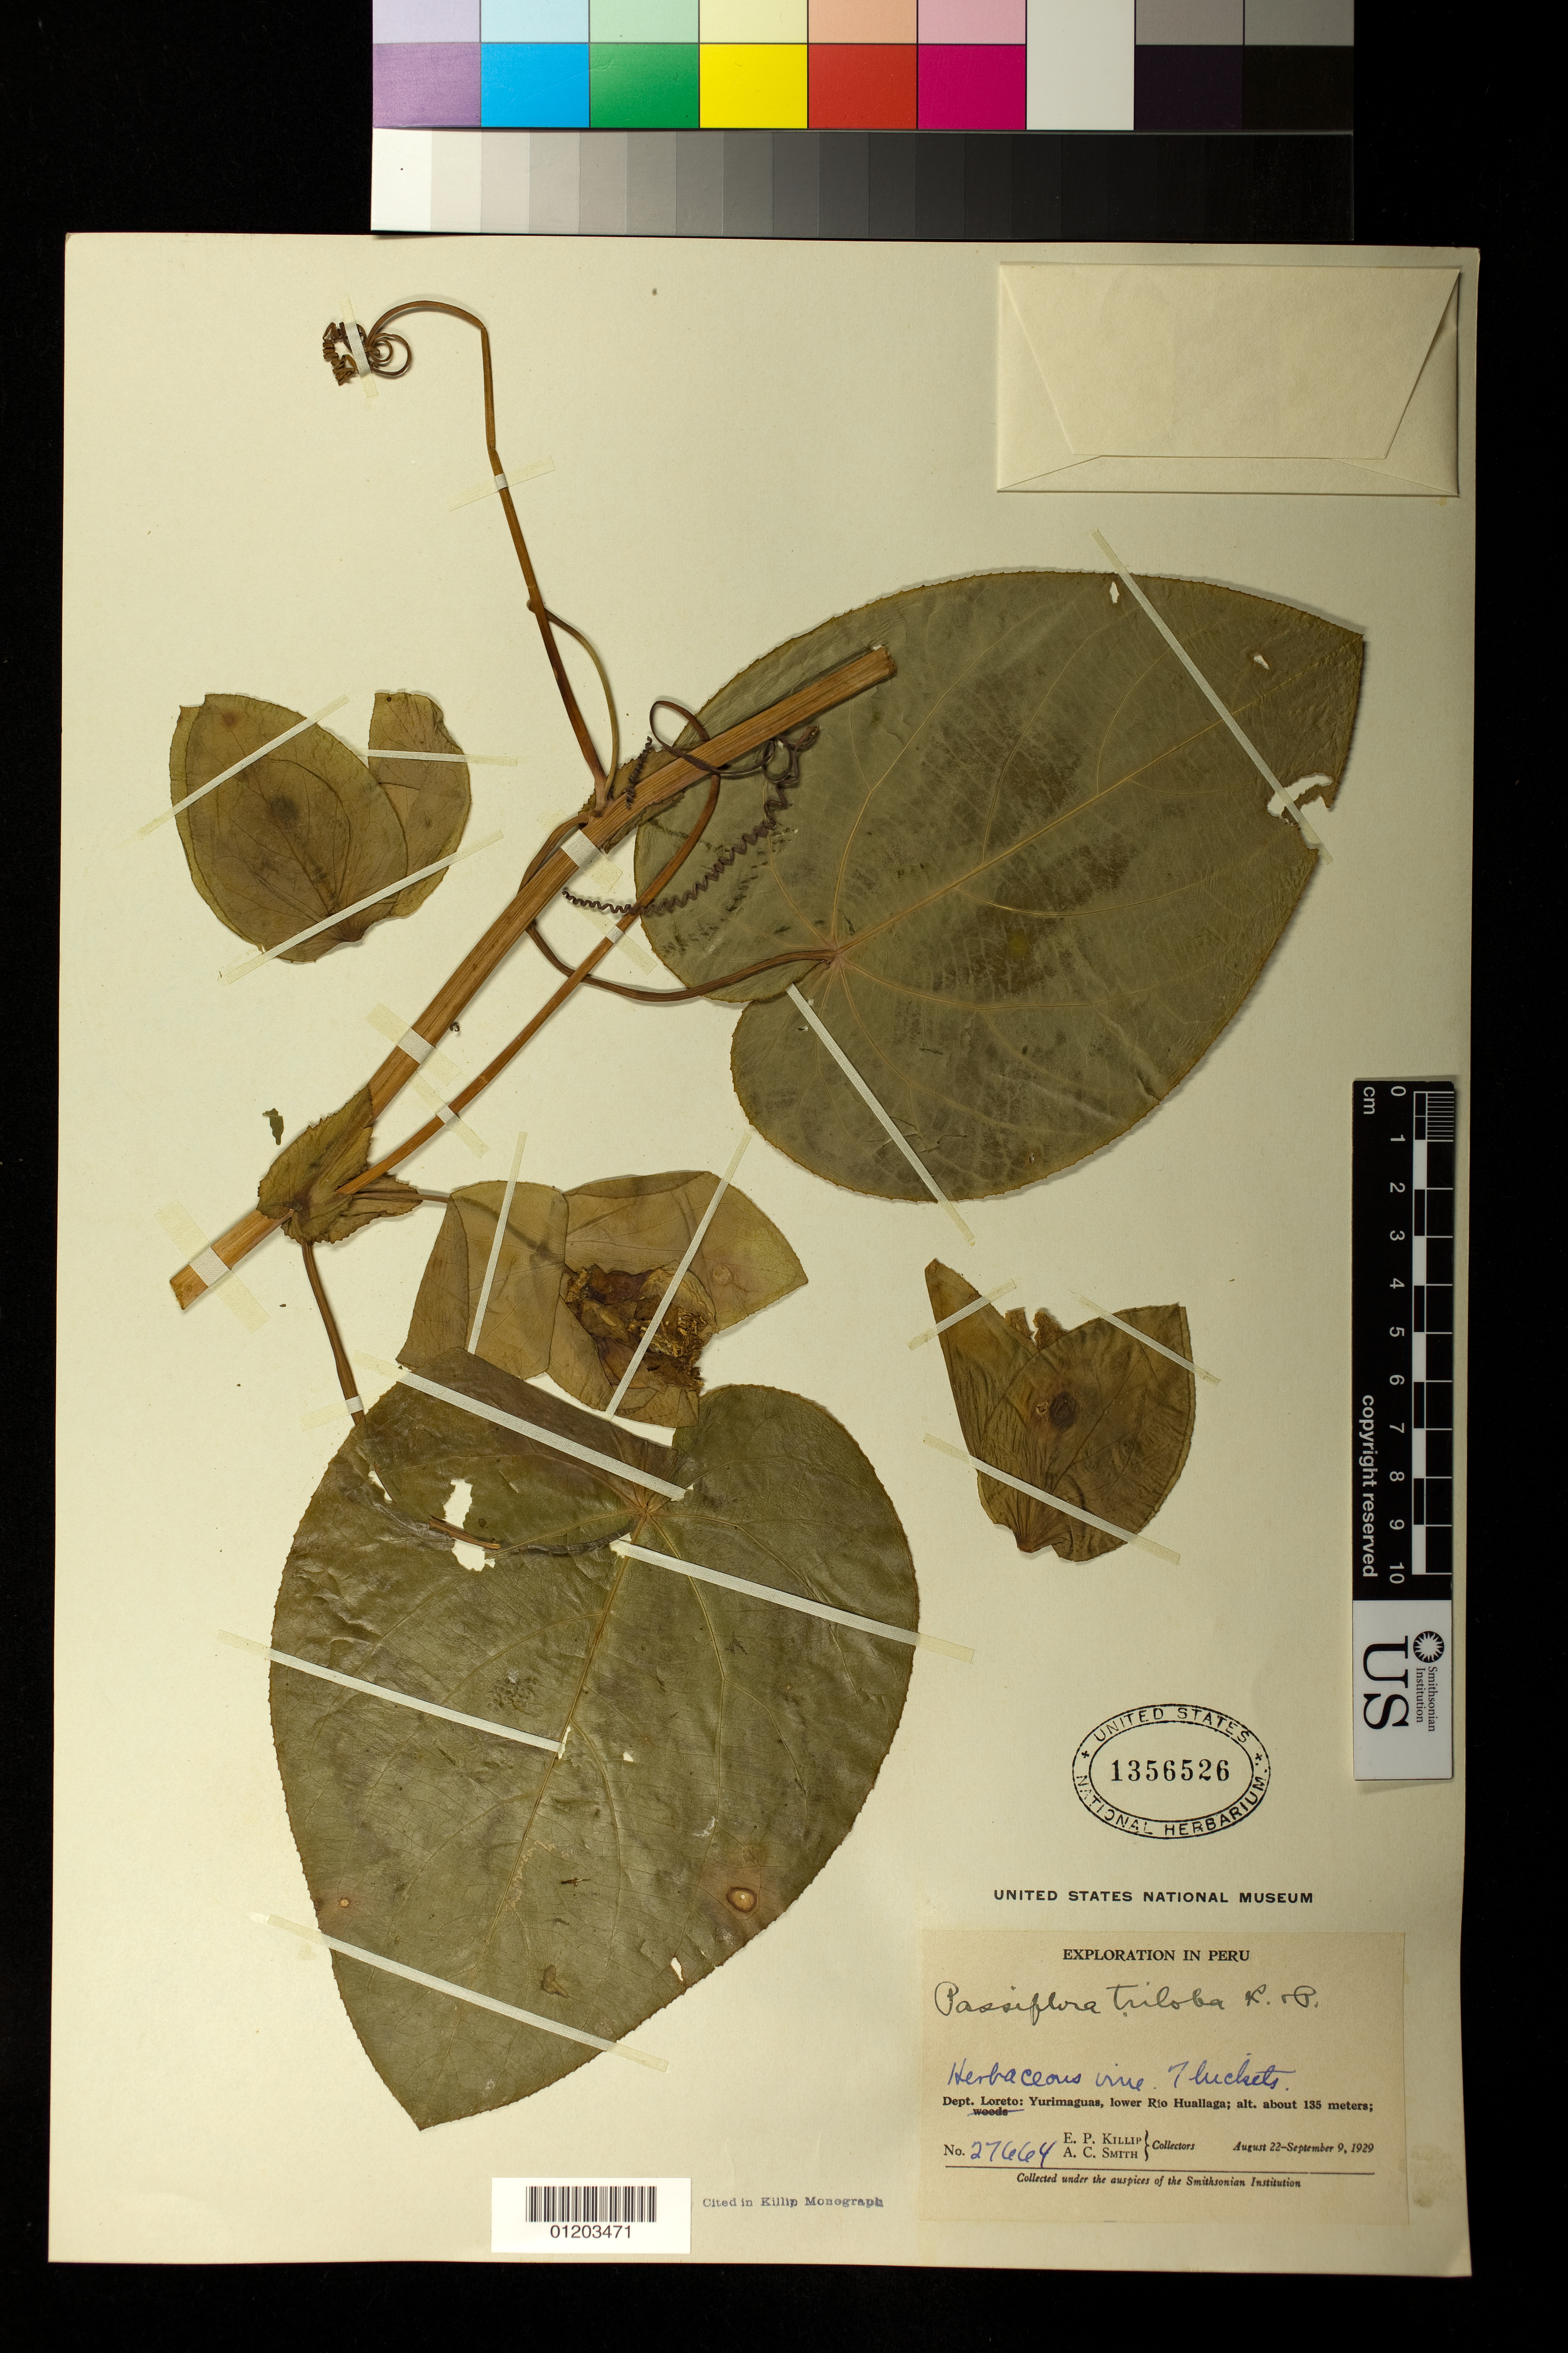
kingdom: Plantae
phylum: Tracheophyta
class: Magnoliopsida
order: Malpighiales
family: Passifloraceae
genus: Passiflora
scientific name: Passiflora triloba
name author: Ruiz & Pav. ex DC.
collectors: E. P. Killip & A. C. Smith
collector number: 27664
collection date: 1929-08-22/1929-09-09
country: Peru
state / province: Loreto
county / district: Alto Amazonas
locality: Lower Rio Huallaga. Yurimaguas.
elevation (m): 135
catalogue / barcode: US 1356526